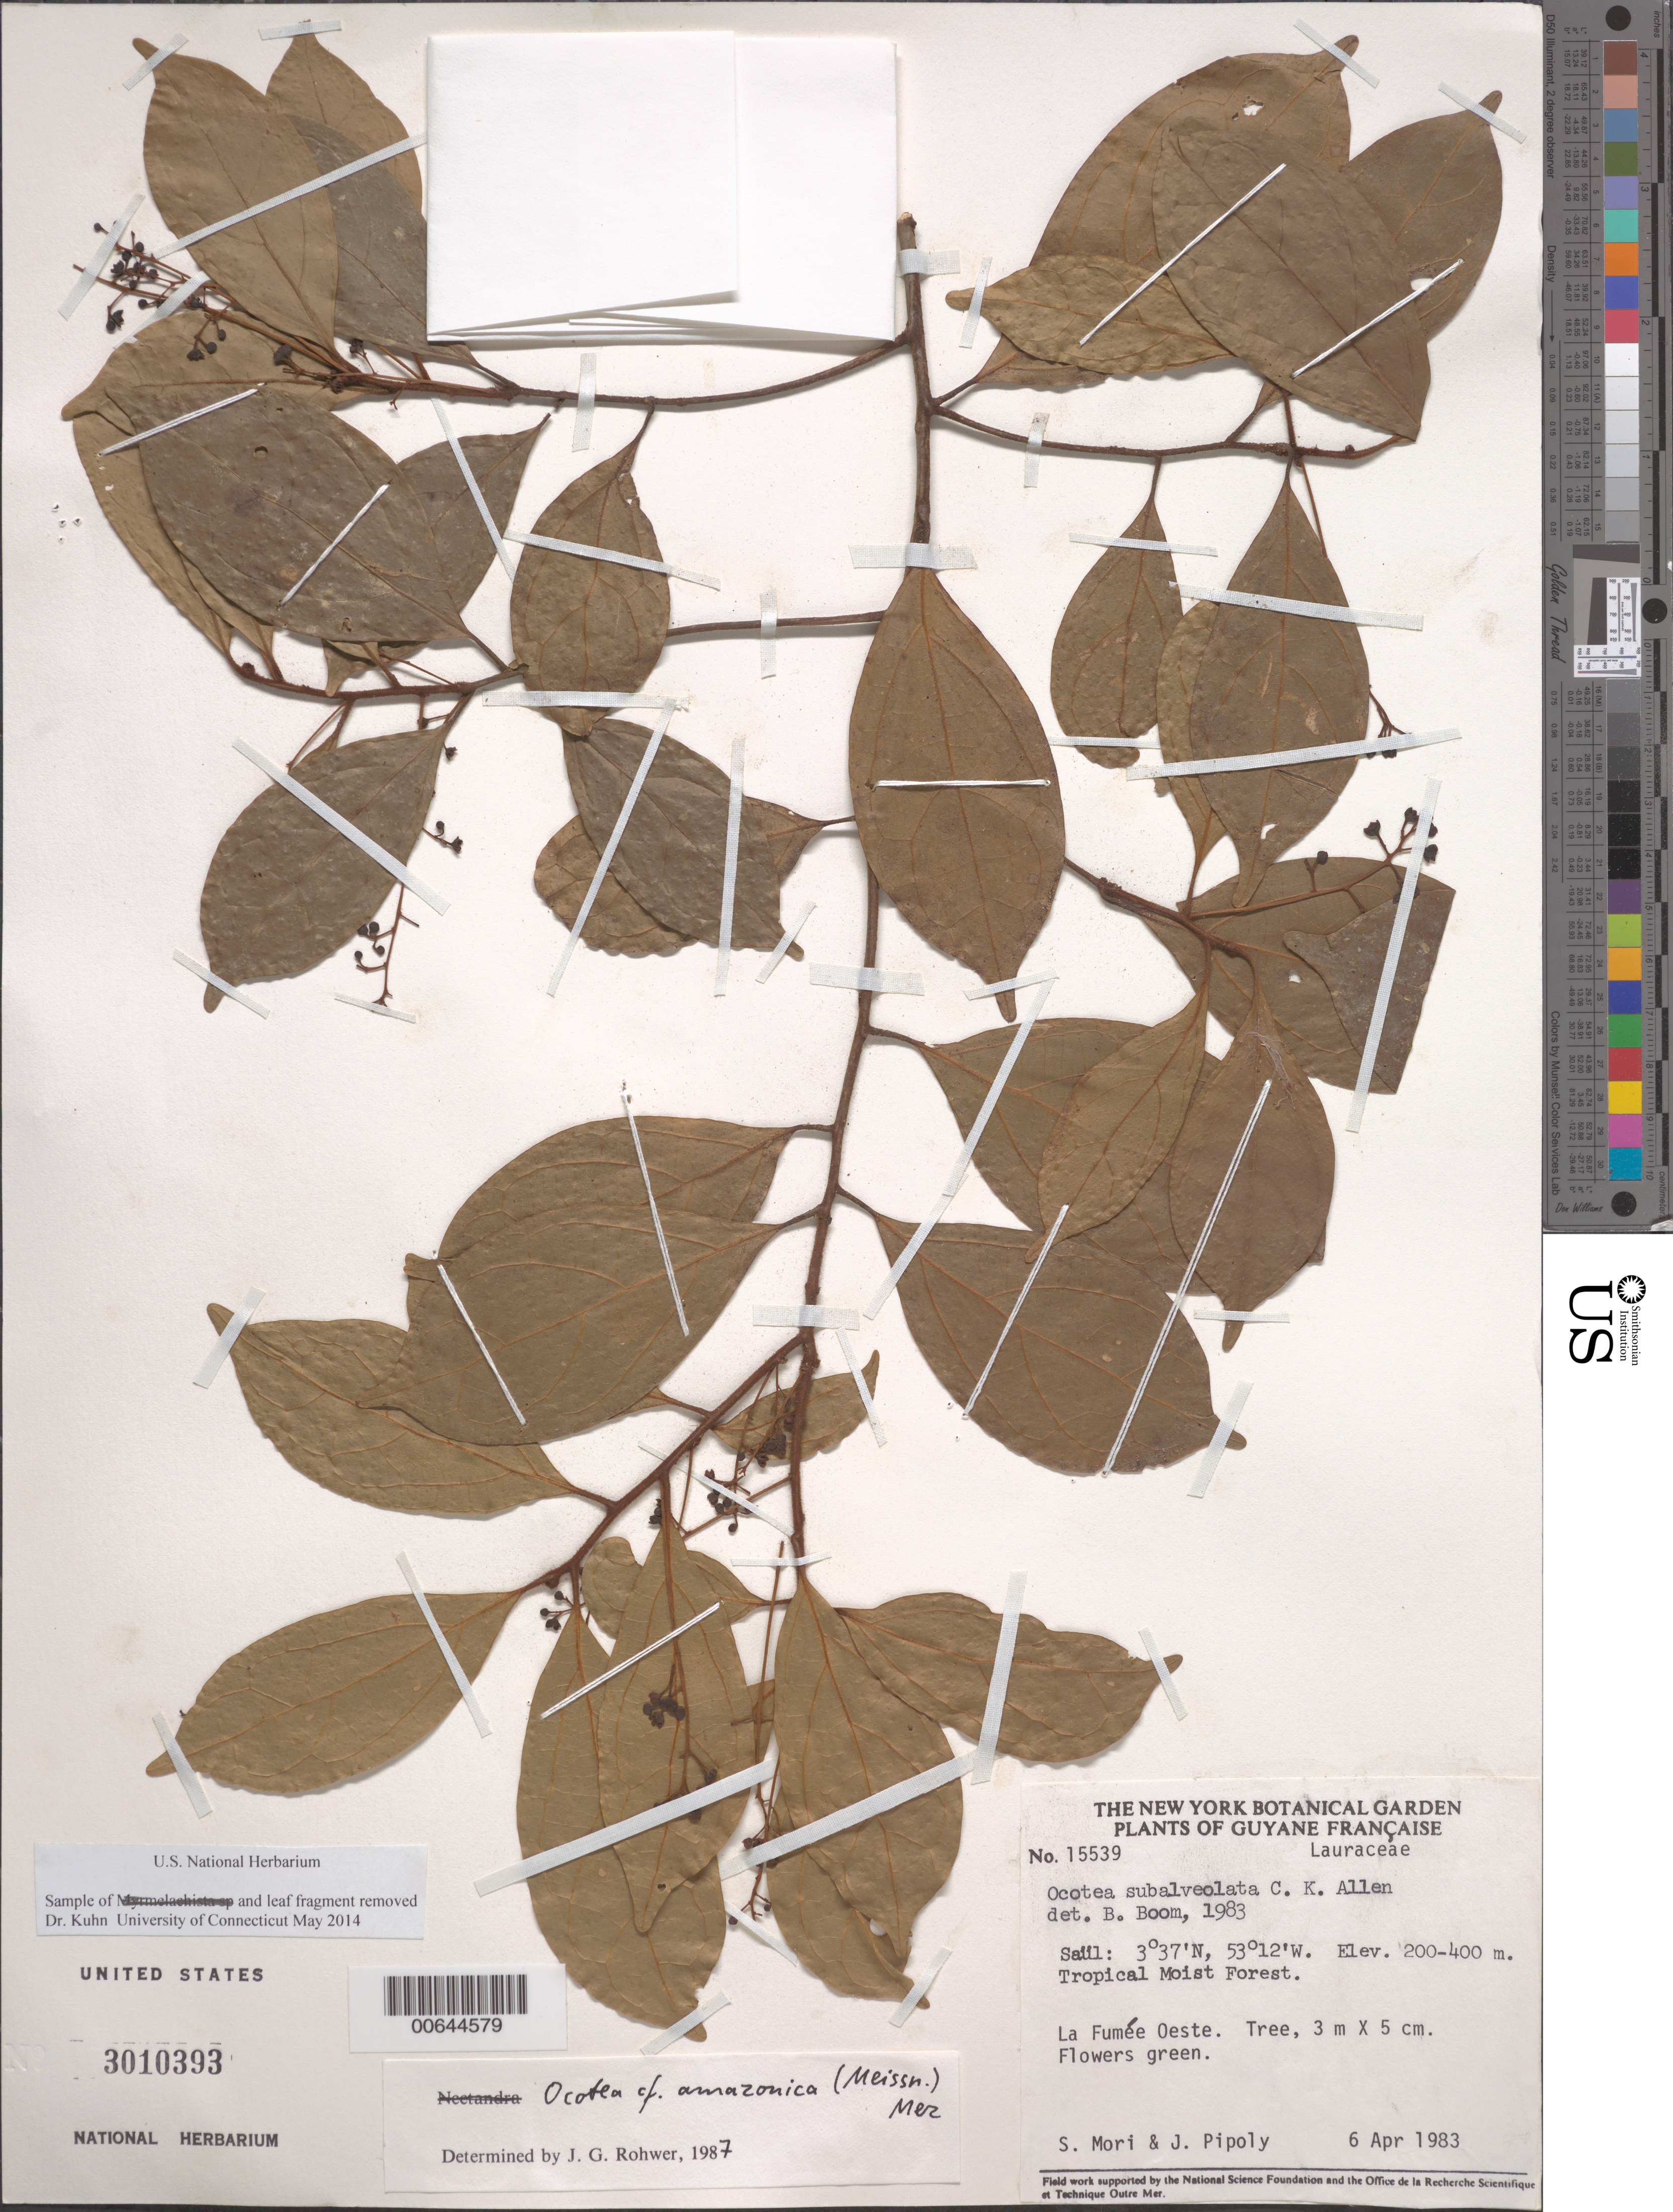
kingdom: Plantae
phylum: Tracheophyta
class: Magnoliopsida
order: Laurales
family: Lauraceae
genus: Ocotea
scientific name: Ocotea amazonica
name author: (Meisn.) Mez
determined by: Boom, B. M.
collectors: S. Mori & J. J. Pipoly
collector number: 15539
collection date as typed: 6-Apr-83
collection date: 1983-04-06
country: French Guiana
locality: Saül, Monts La Fumée, La Fumée Oeste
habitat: Tropical moist forest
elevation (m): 200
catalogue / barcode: US 3010393